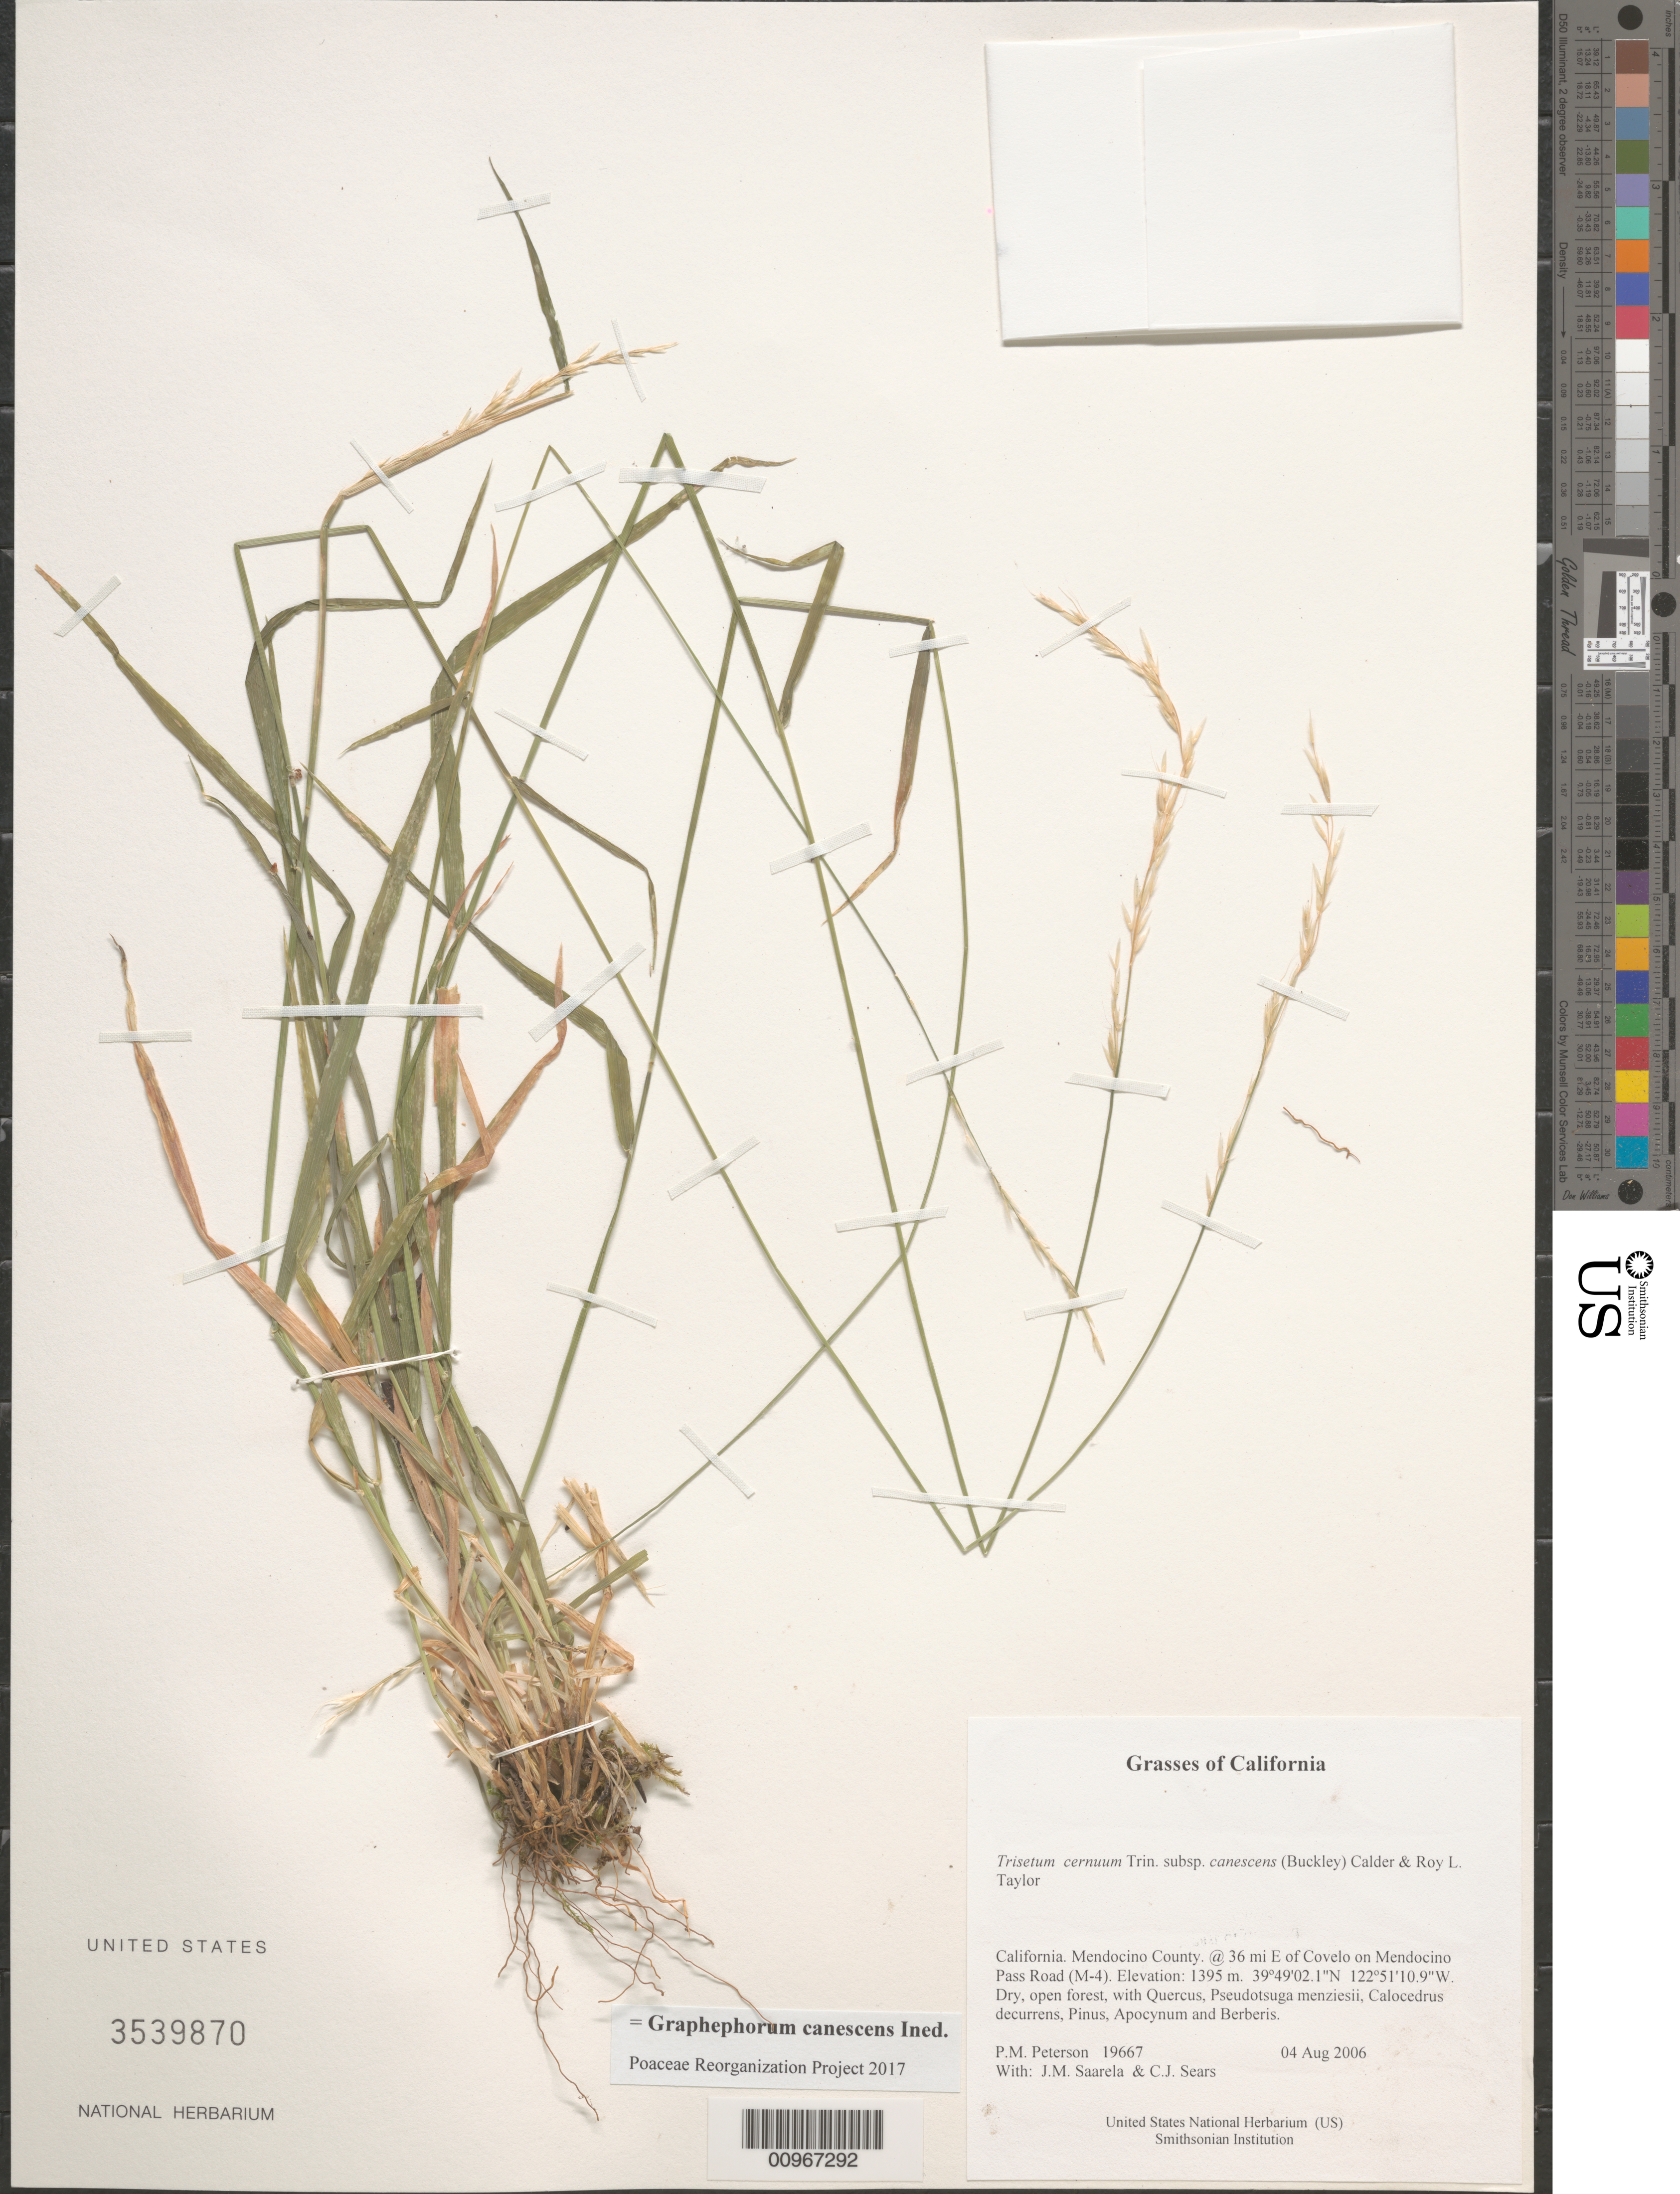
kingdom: Plantae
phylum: Tracheophyta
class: Liliopsida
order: Poales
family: Poaceae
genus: Graphephorum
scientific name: Graphephorum canescens ined.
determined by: Poaceae Reorganization Project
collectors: P. M. Peterson, J. Saarela & C. Sears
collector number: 19667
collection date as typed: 04 Aug 2006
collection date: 2006-08-04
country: United States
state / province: California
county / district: Mendocino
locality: At 36 mi E of Covelo on Mendocino Pass Road (M-4).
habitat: Dry, open forest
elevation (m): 1395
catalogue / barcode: US 3539870